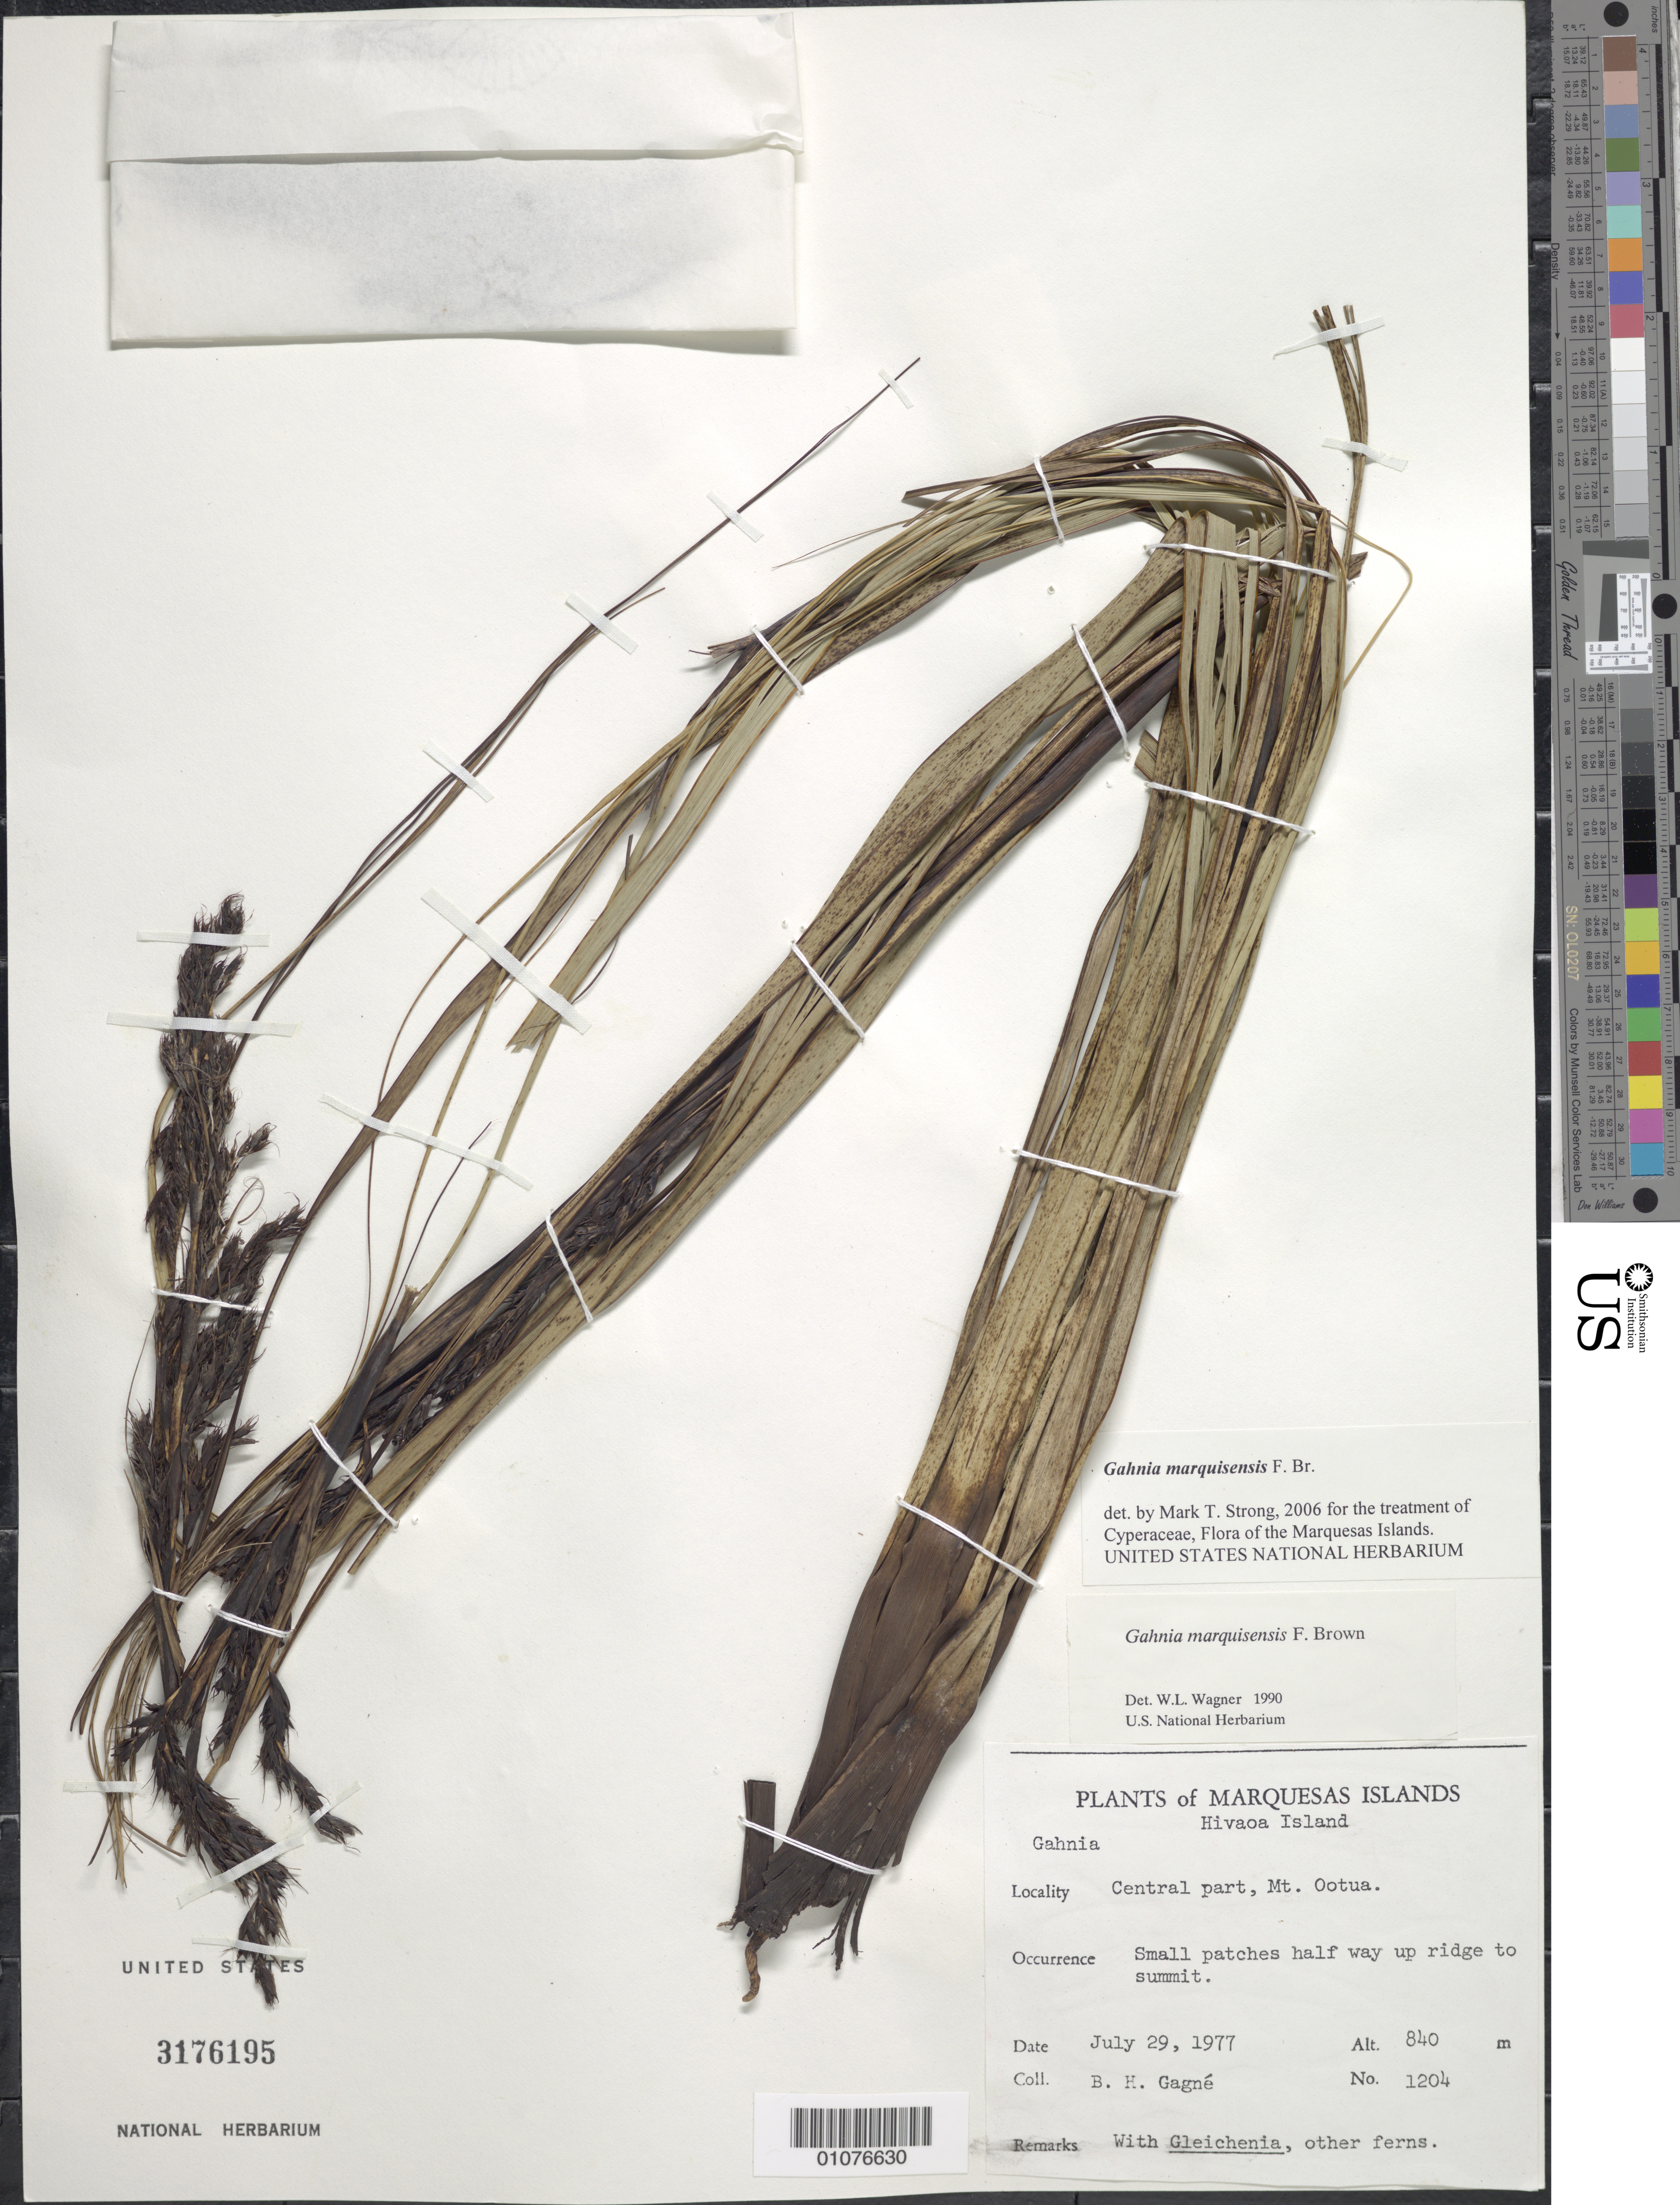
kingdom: Plantae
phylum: Tracheophyta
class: Liliopsida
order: Poales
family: Cyperaceae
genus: Gahnia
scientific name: Gahnia marquisensis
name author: F. Br.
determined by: Wagner, W. L., (BOT), Smithsonian Institution - National Museum of Natural History (UNITED STATES)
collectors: B. H. Gagné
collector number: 1204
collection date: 1977-07-29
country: French Polynesia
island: Hiva Oa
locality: Mt. Ootua, central part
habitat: With Gleichenia; small patches halfway up ridge to summit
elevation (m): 840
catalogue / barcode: US 3176195